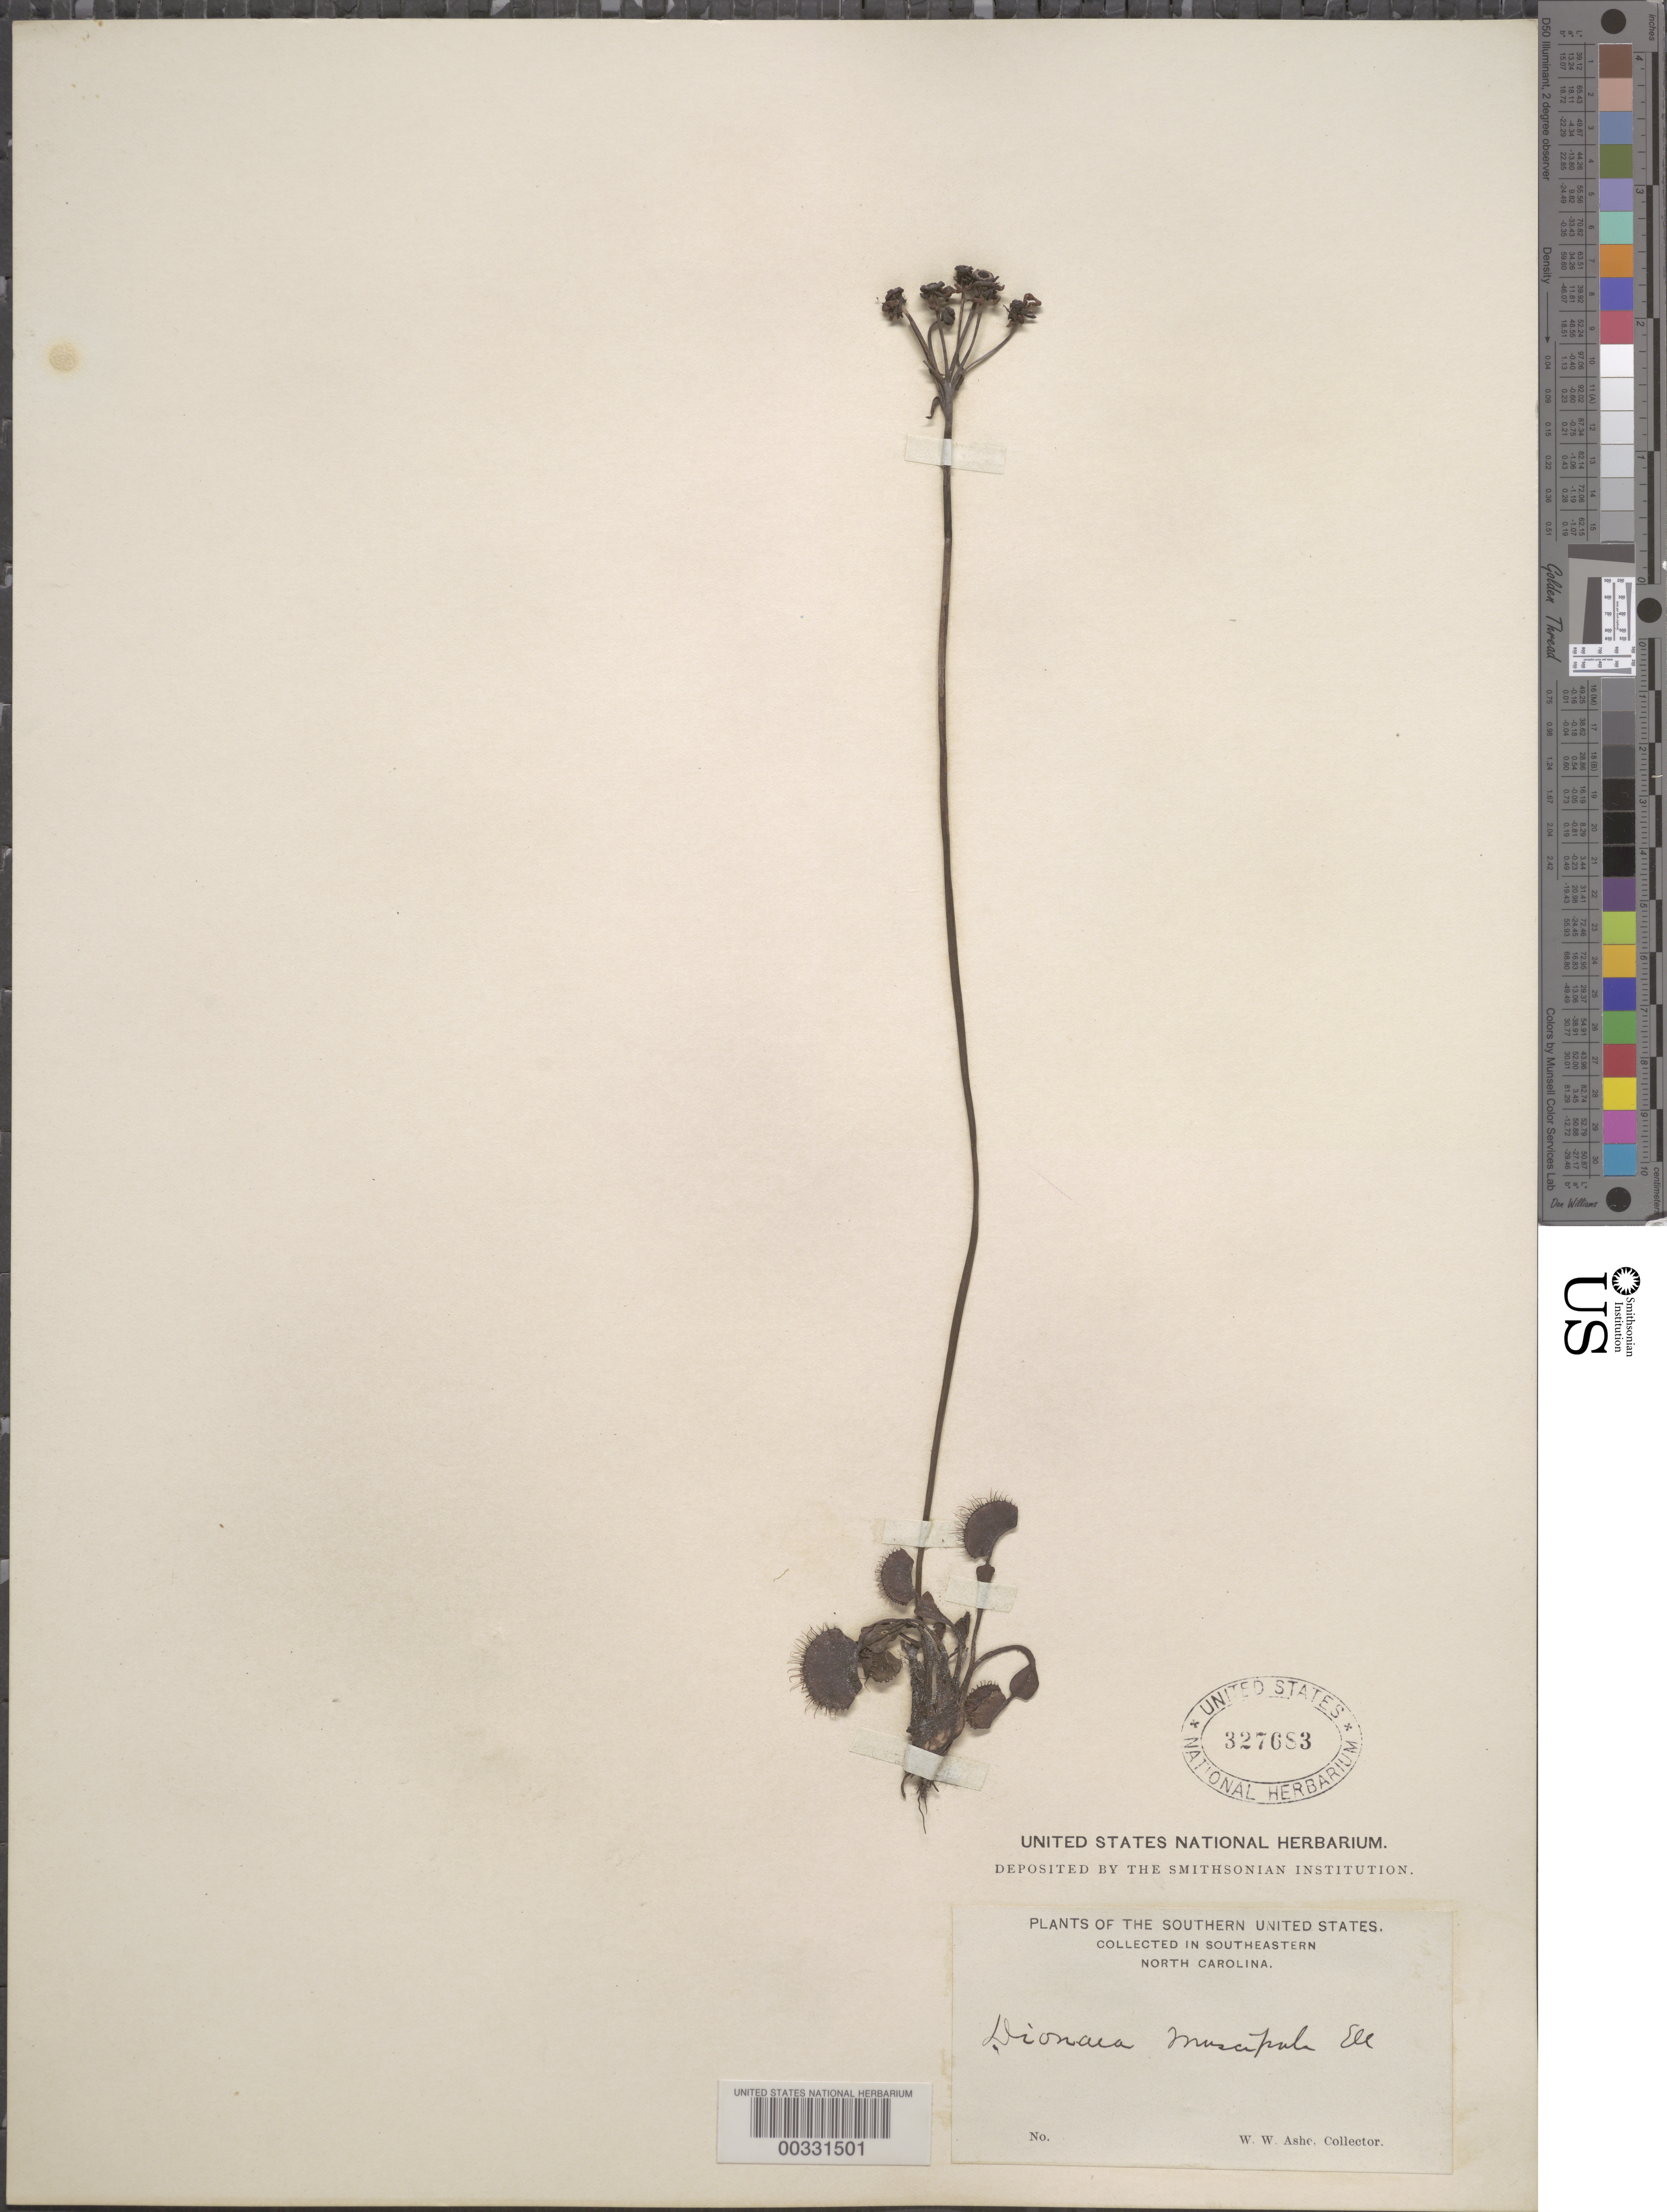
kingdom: Plantae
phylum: Tracheophyta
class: Magnoliopsida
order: Caryophyllales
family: Droseraceae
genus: Dionaea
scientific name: Dionaea muscipula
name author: J. Ellis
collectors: W. W. Ashe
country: United States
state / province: North Carolina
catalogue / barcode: US 327683